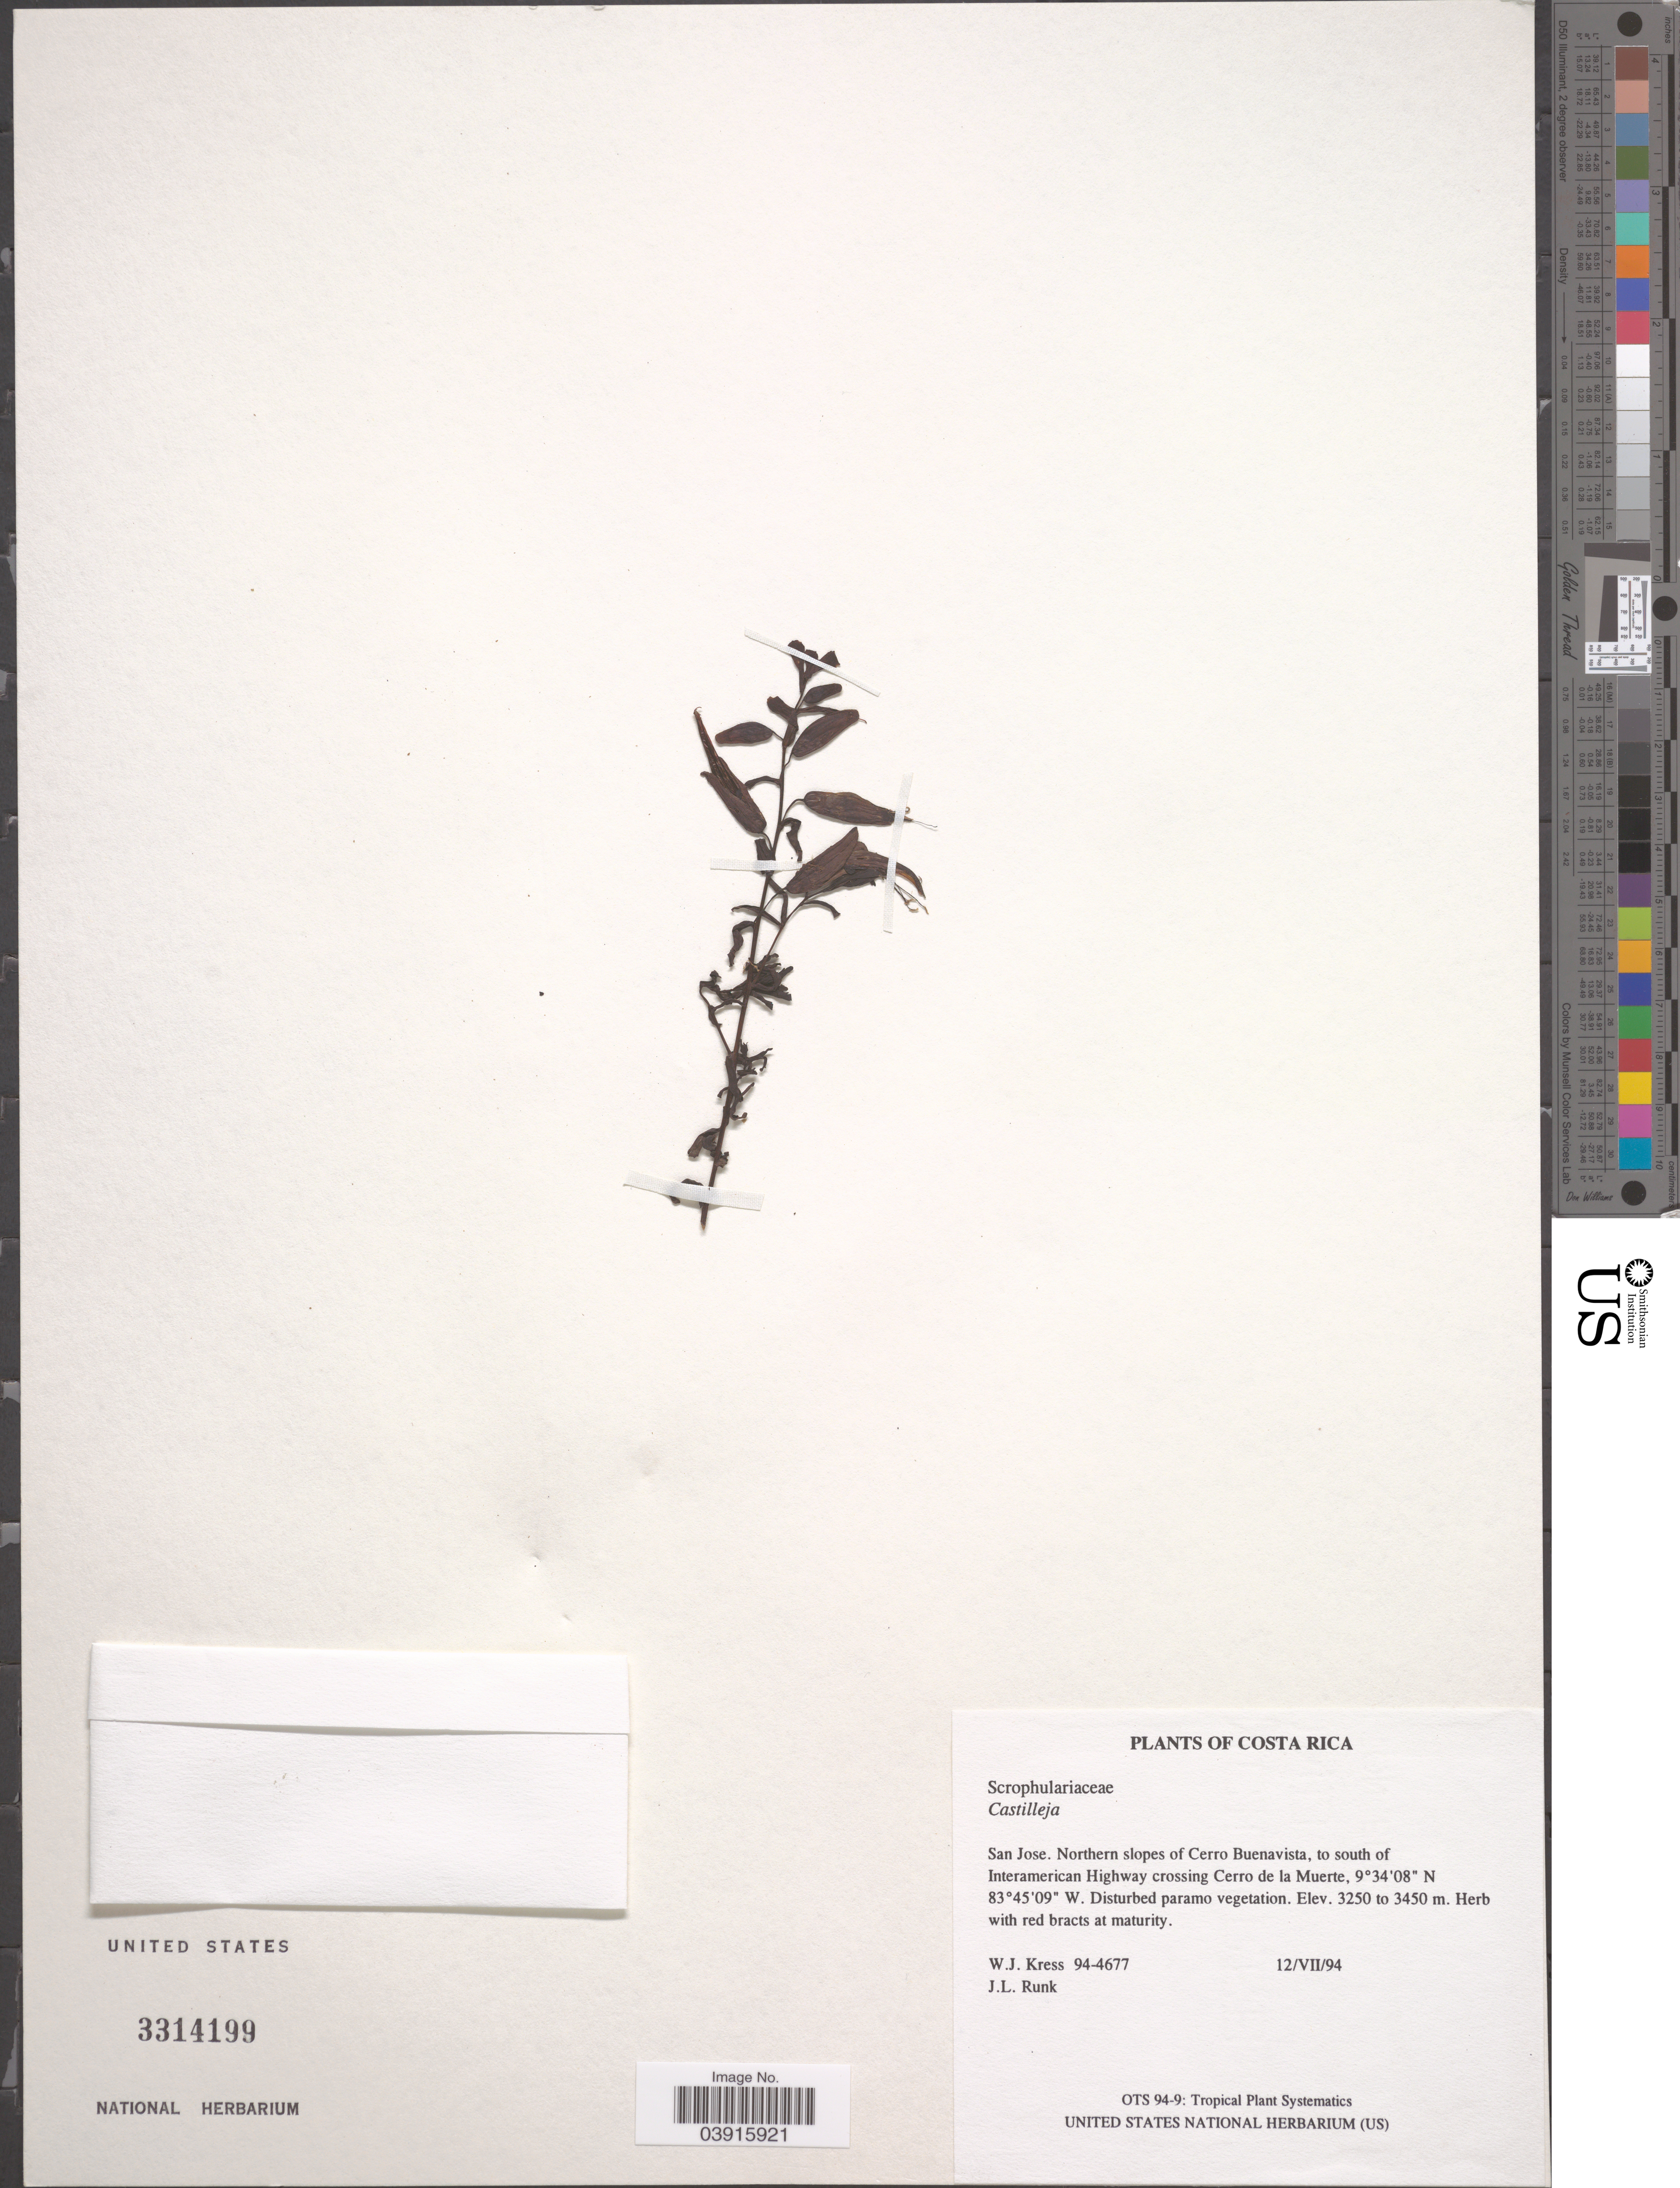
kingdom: Plantae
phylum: Tracheophyta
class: Magnoliopsida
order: Lamiales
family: Orobanchaceae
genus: Castilleja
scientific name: Castilleja sp.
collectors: W. J. Kress & Runk, J. L.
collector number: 94-4677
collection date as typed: Transcribed d/m/y: 12/7/94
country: Costa Rica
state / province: San José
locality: Northern slopes of Cerro Buenavista, to south of Interamerican highway crossing Cerro de la Muerte.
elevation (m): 3250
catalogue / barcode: US 3314199